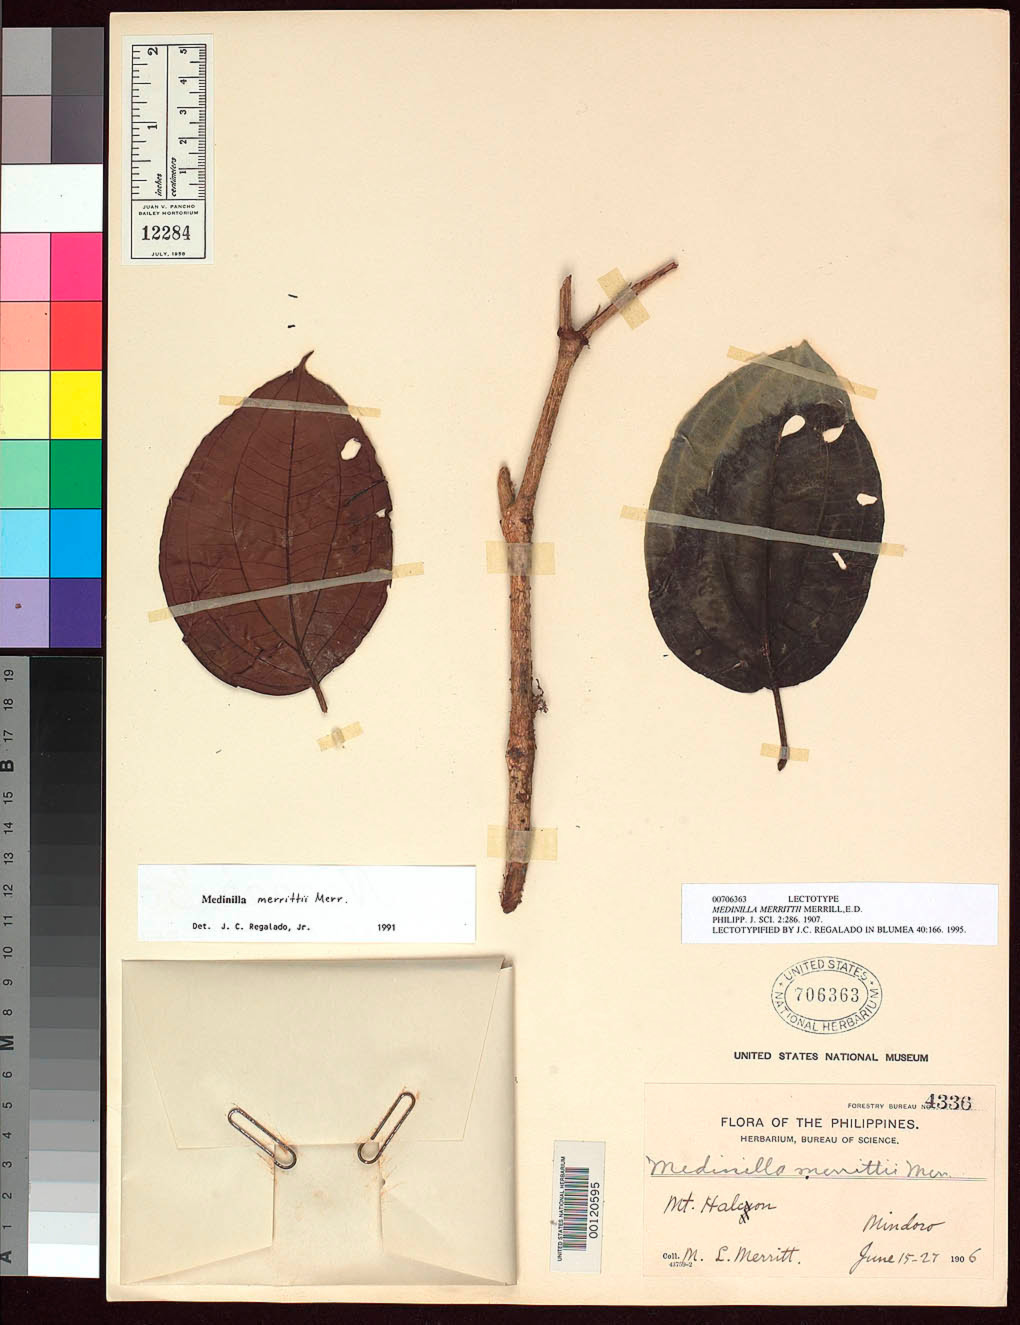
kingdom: Plantae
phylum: Tracheophyta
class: Magnoliopsida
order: Myrtales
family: Melastomataceae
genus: Medinilla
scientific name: Medinilla merrittii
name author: Merr.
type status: Lectotype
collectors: M. L. Merritt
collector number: Bur. Sci. 4336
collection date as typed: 15 Jun 1906 to 27 Jun 1906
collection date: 1906-06-15/1906-06-27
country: Philippines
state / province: Mimaropa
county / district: Mindoro Oriental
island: Mindoro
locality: Mt. Halcon.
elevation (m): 450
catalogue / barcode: US 706363